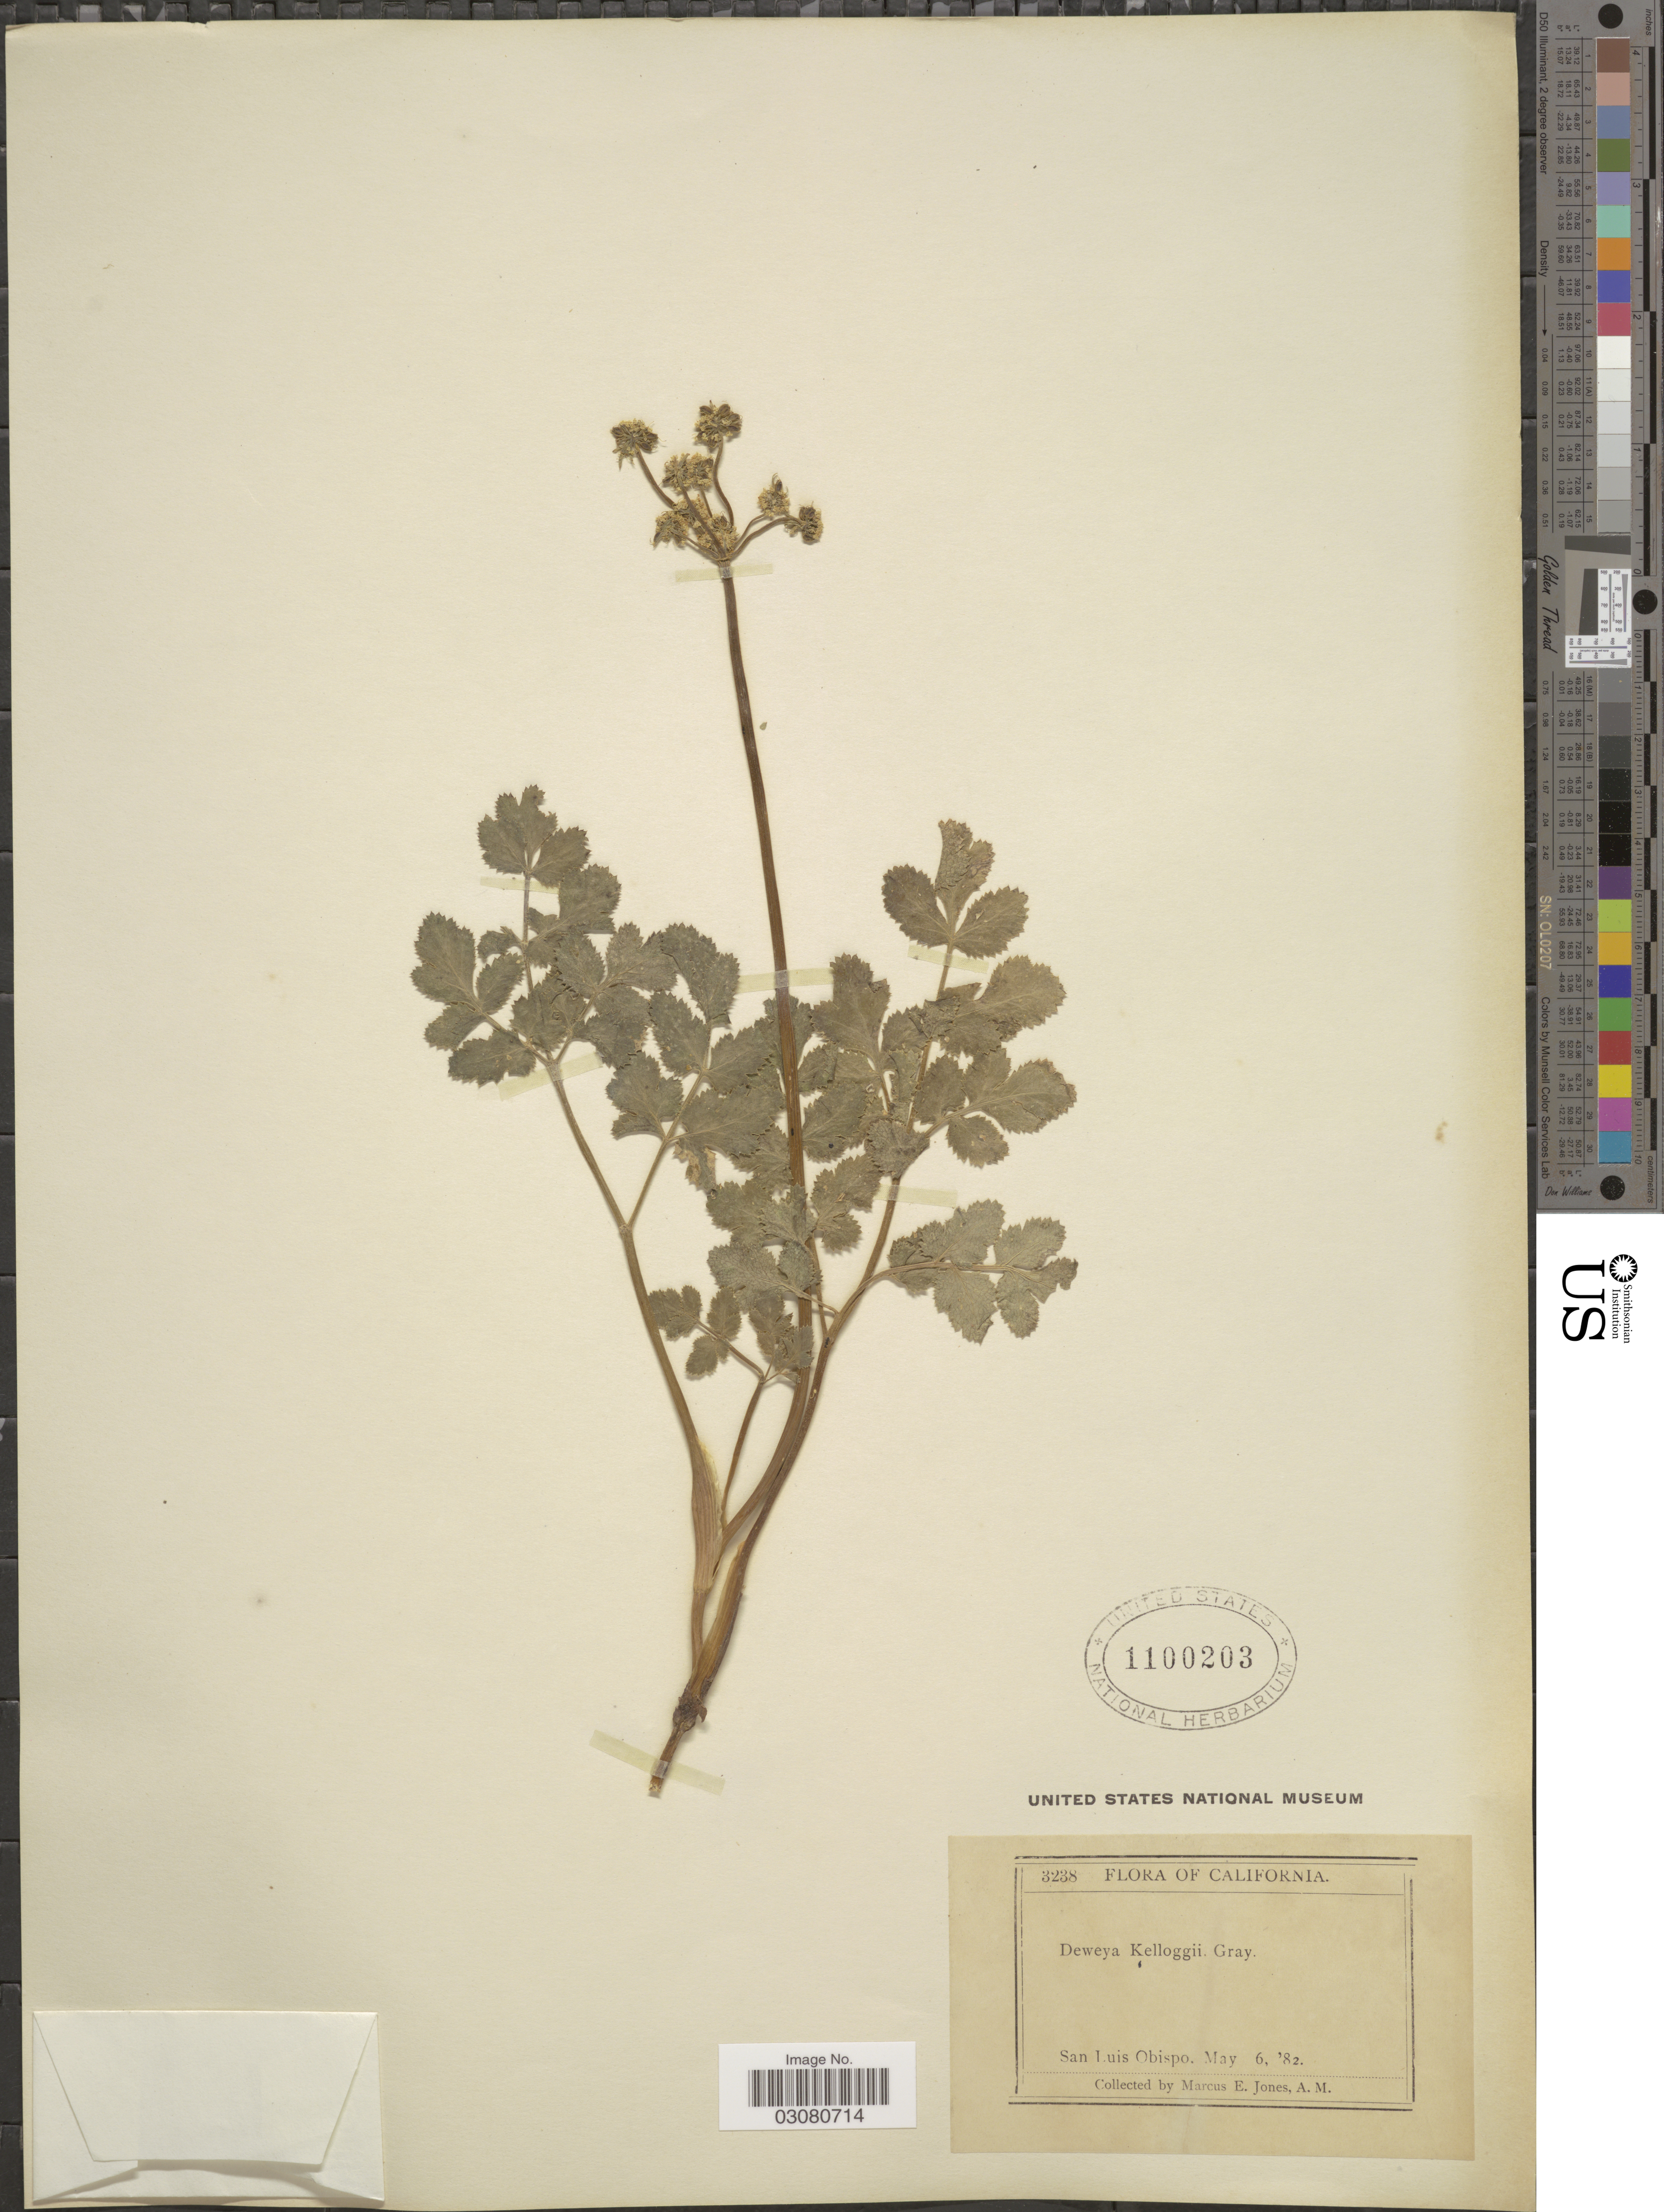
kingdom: Plantae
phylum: Tracheophyta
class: Magnoliopsida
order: Apiales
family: Apiaceae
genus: Drudeophytum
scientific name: Drudeophytum kelloggii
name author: (A. Gray) J.M. Coult. & Rose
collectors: M. E. Jones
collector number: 3238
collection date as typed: Transcribed d/m/y: 6/5/82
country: United States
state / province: California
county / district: San Luis Obispo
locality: San Luis Obispo.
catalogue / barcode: US 1100203